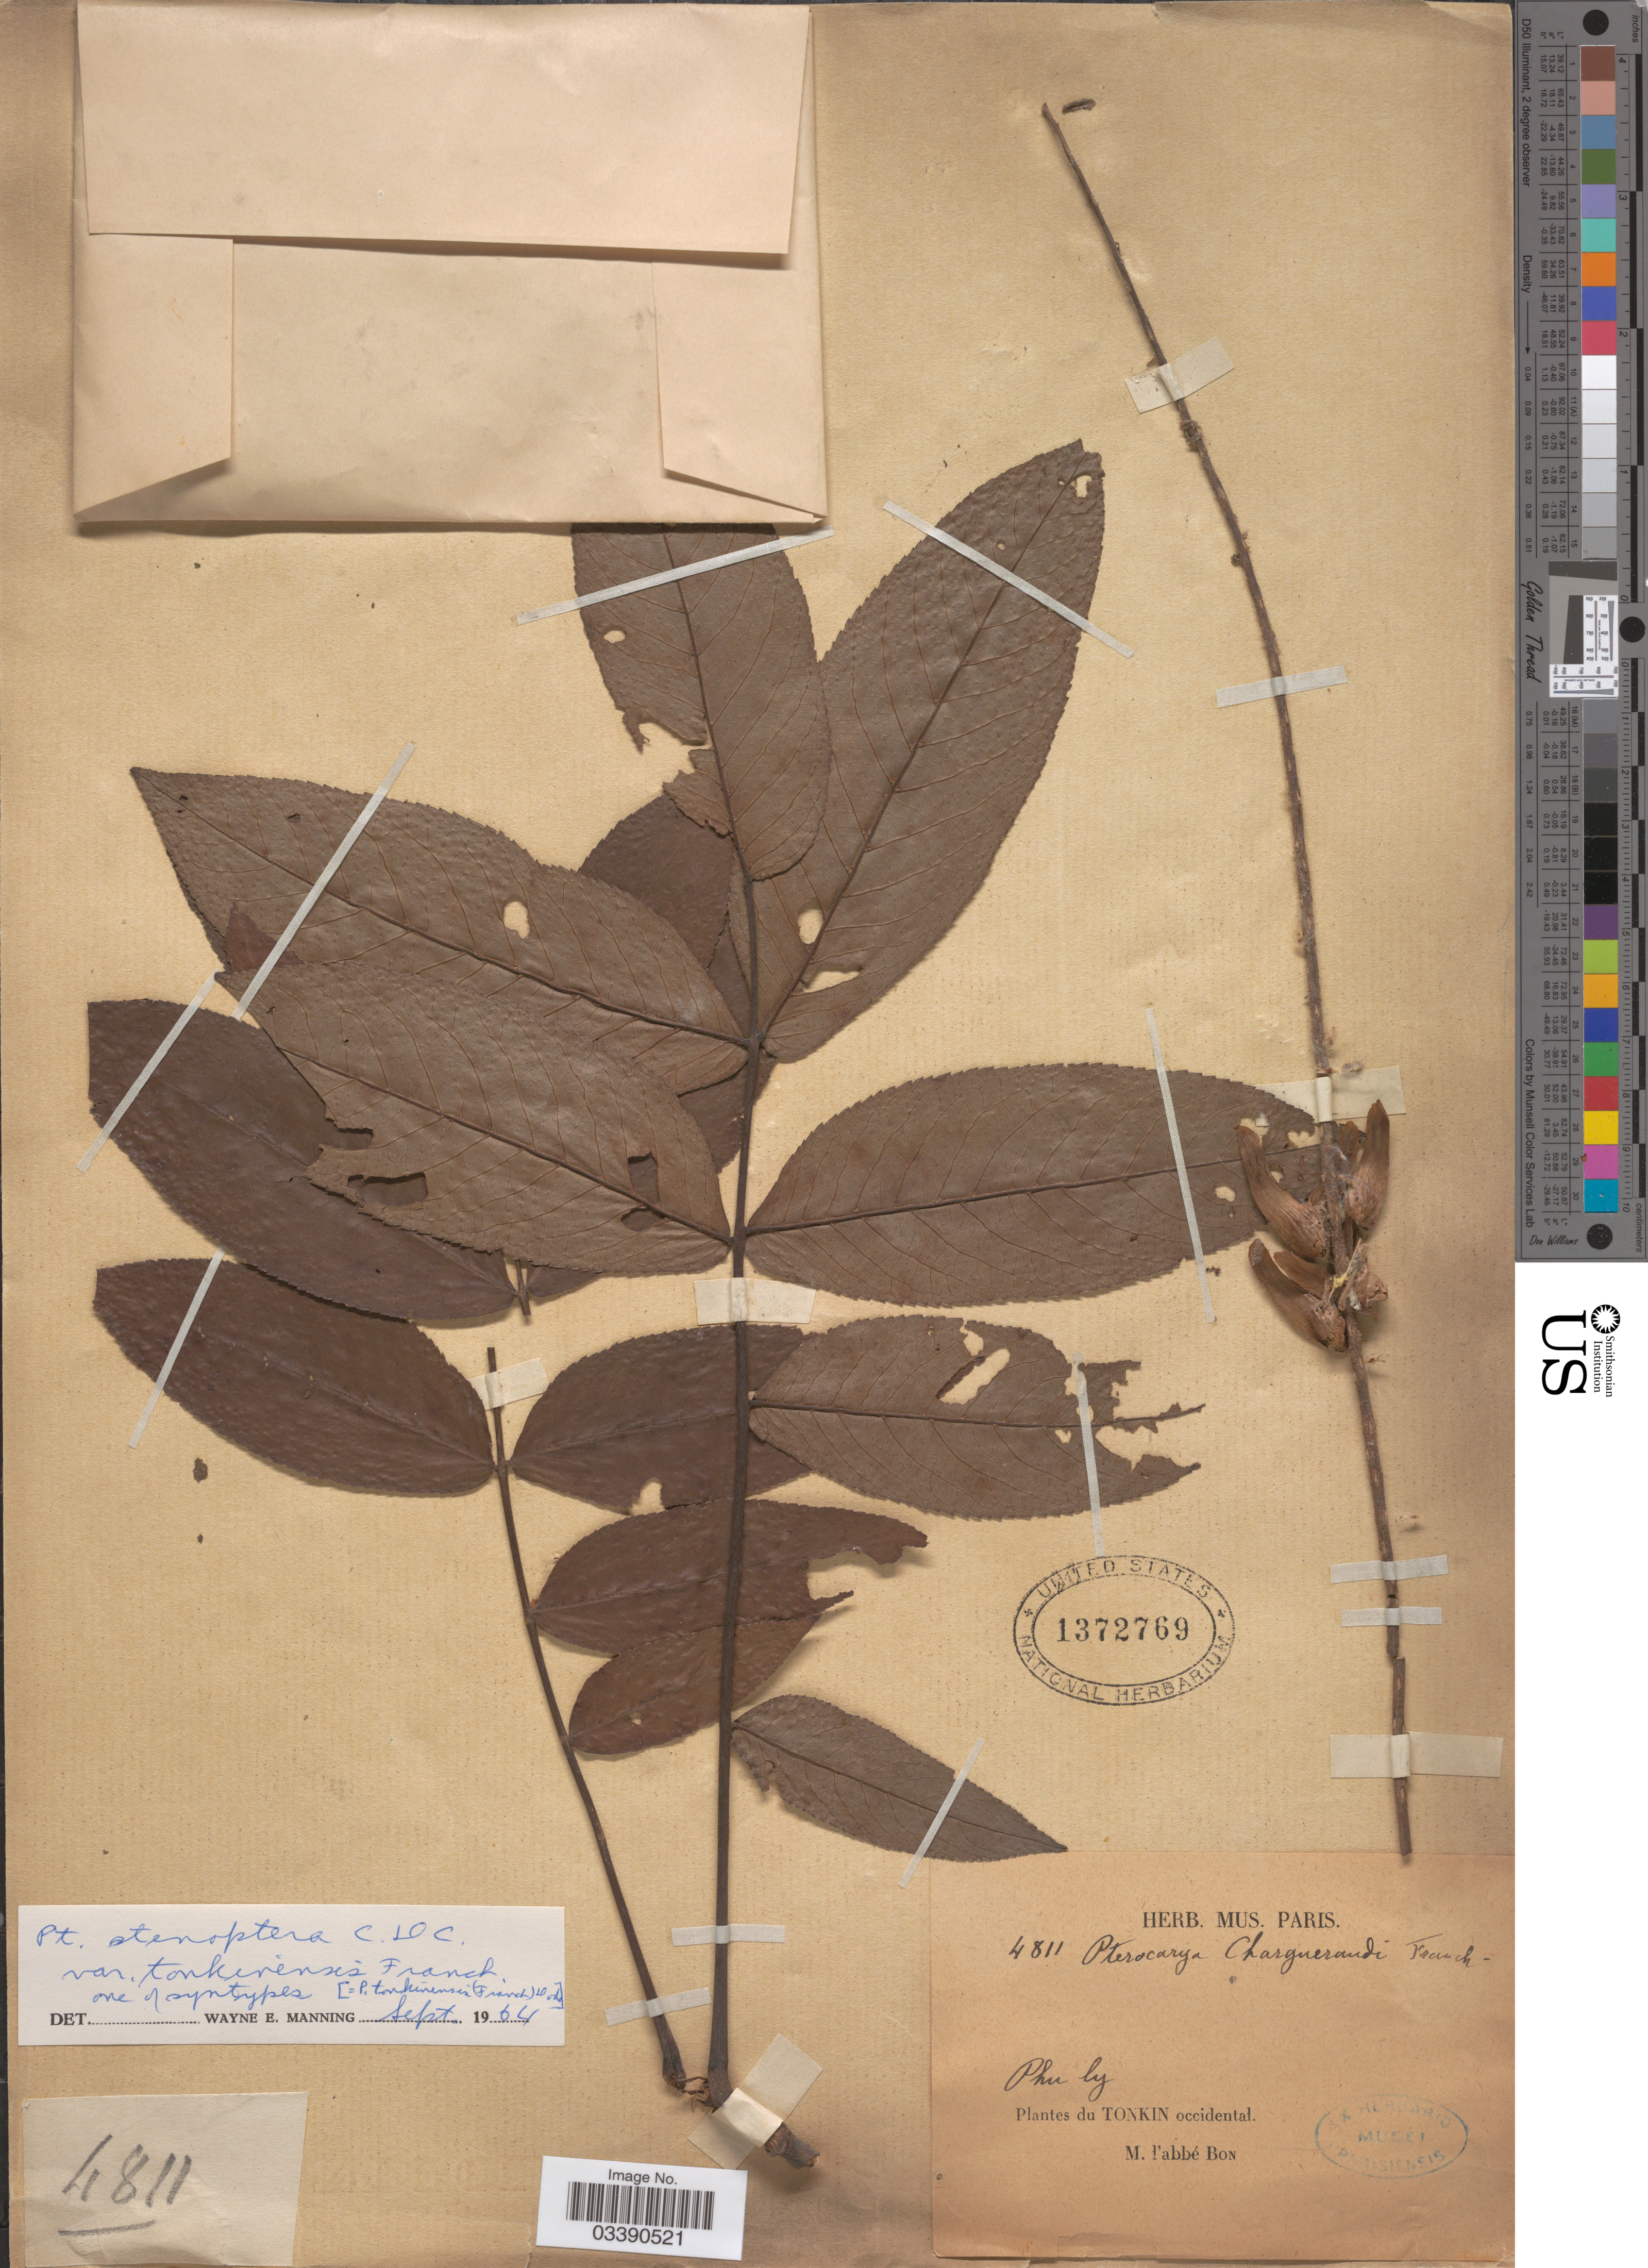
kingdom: Plantae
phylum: Tracheophyta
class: Magnoliopsida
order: Fagales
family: Juglandaceae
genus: Pterocarya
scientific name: Pterocarya stenoptera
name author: C. DC.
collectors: H. F. Bon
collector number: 4811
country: Vietnam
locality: Phu ly. Tonkin occidental.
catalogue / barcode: US 1372769